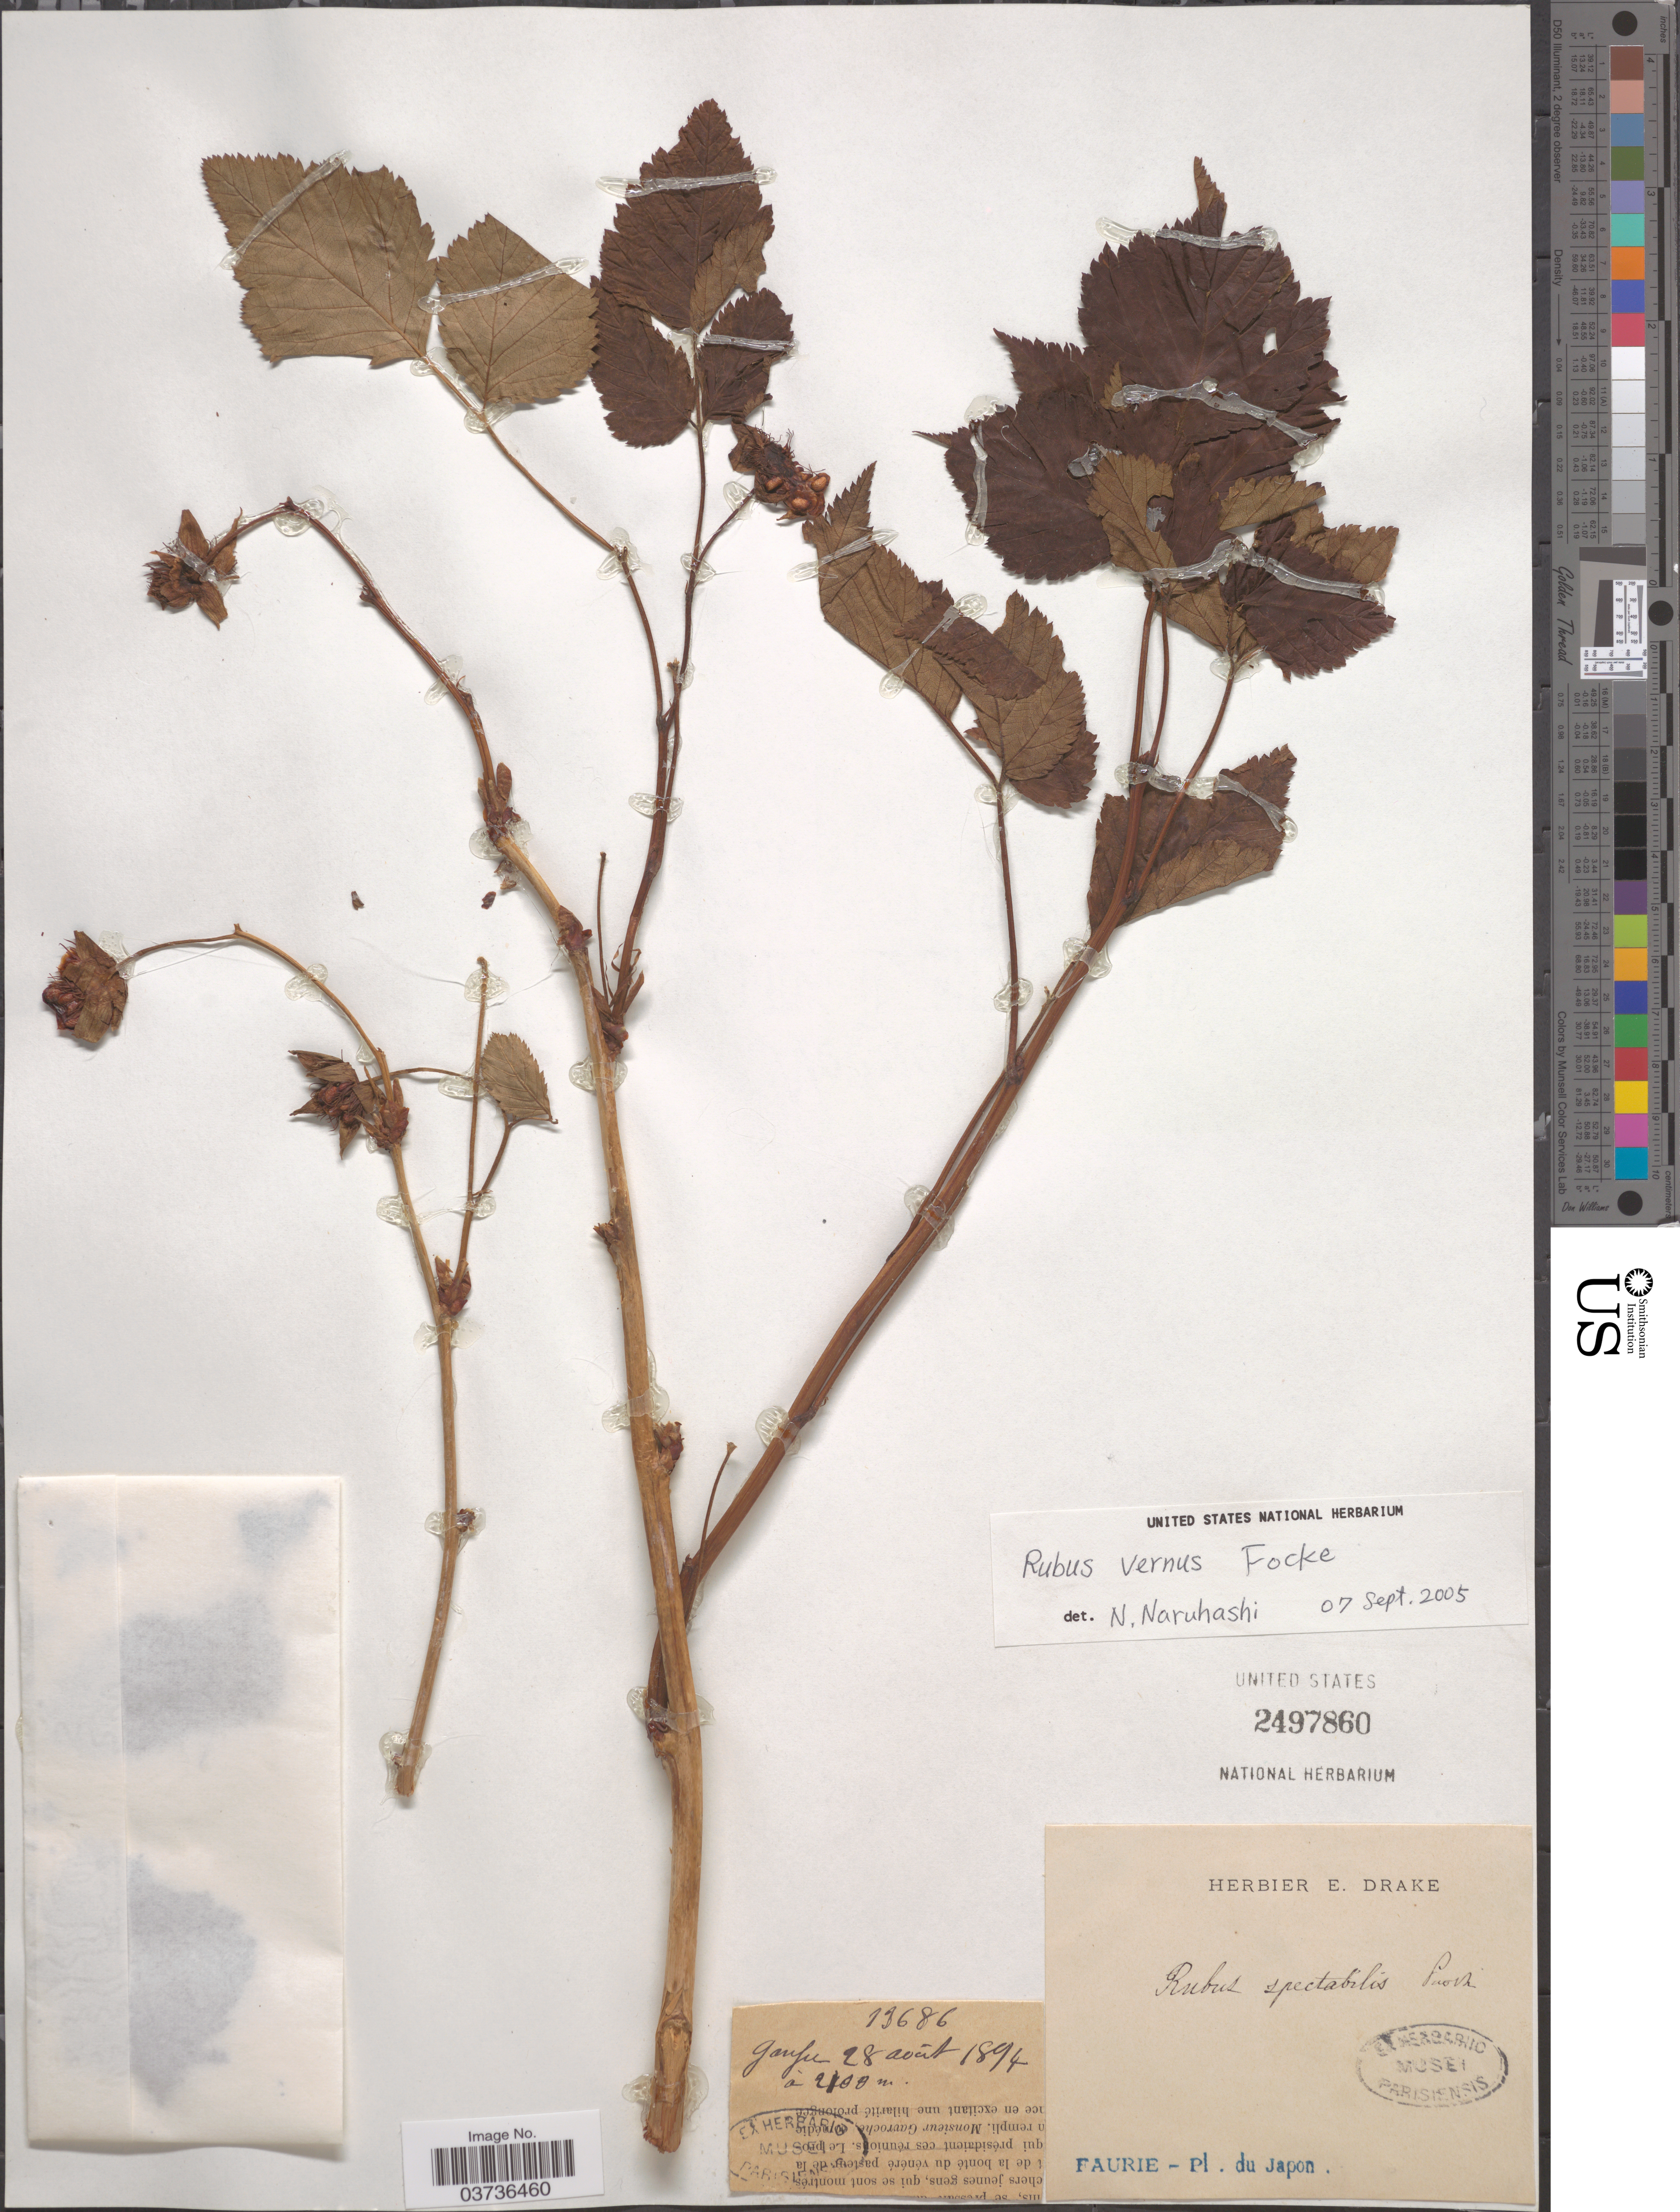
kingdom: Plantae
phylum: Tracheophyta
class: Magnoliopsida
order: Rosales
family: Rosaceae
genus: Rubus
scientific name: Rubus spectabilis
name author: Pursh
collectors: -. Faurie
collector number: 13686*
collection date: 1894-08-28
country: Japan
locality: Ganfu.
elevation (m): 2100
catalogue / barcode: US 2497860